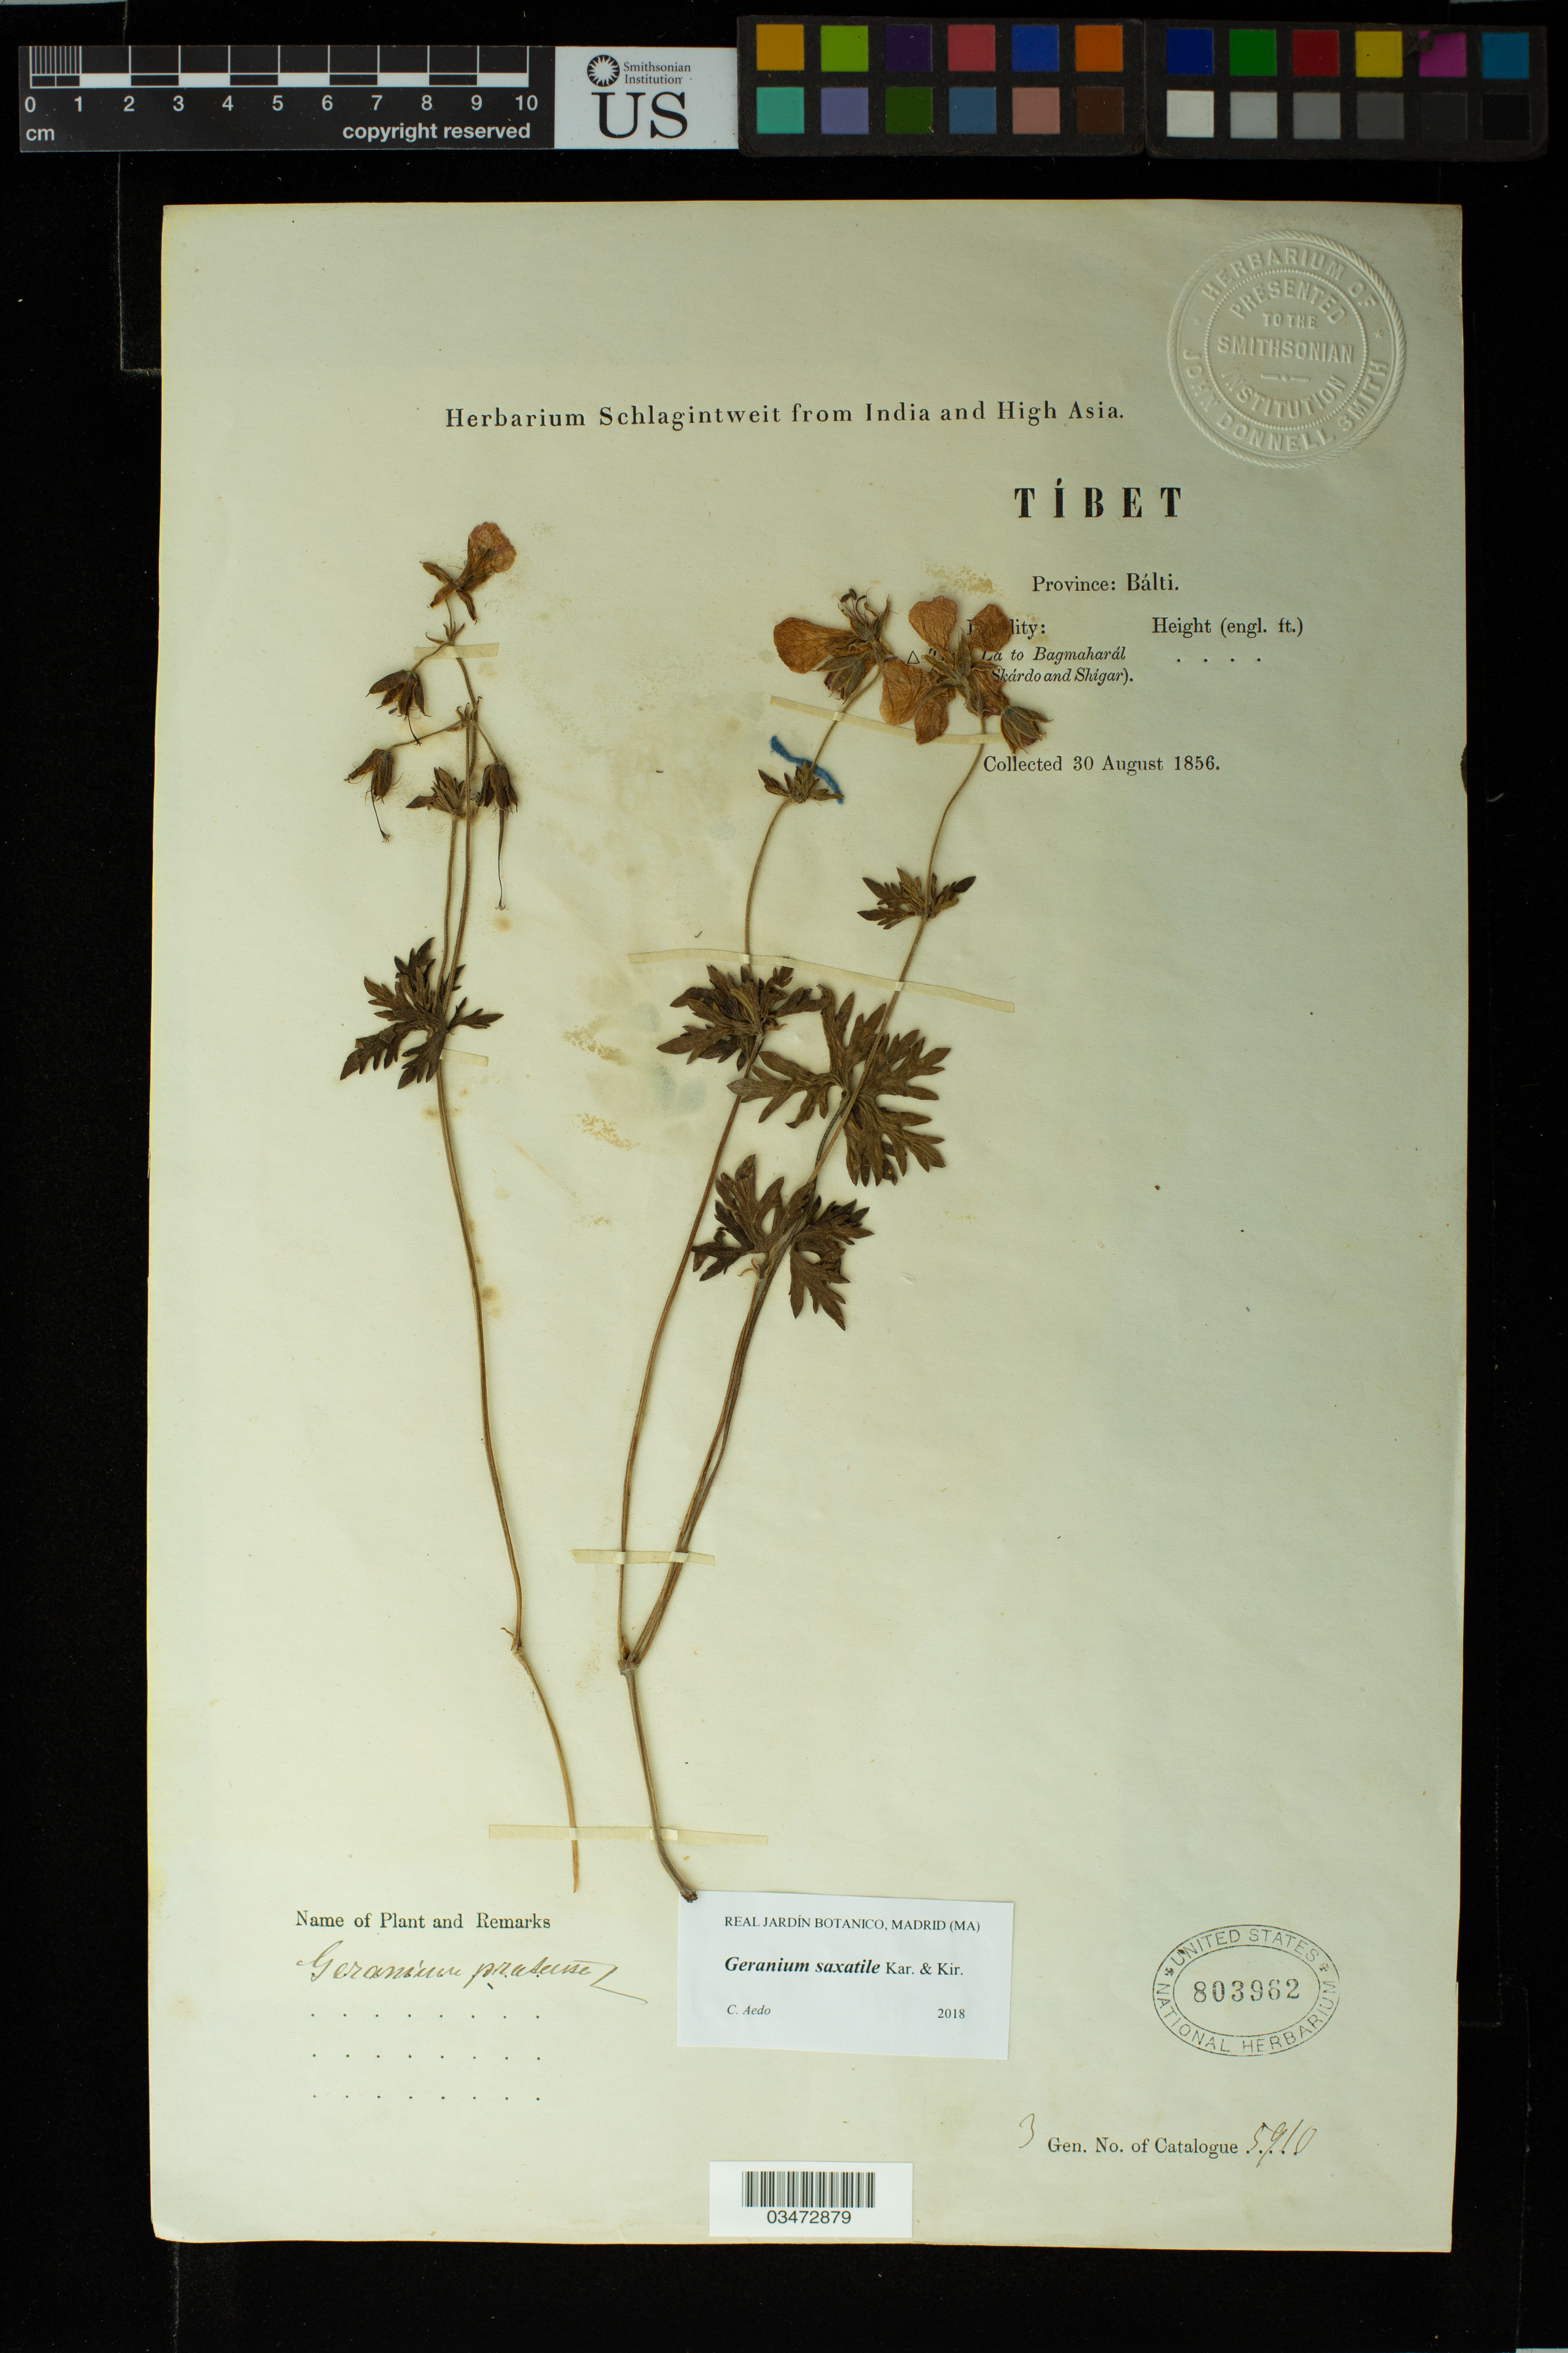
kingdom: Plantae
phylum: Tracheophyta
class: Magnoliopsida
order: Geraniales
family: Geraniaceae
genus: Geranium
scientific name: Geranium saxatile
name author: Kar. & Kir.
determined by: Aedo, C.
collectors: ex herb. Schlagintweit from India and High Asia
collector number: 5910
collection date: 1856-08-30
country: China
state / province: Xizang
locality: Tibet, Thale La to Bahmaharal (northeast of Skardo and Shigar)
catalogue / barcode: US 803962